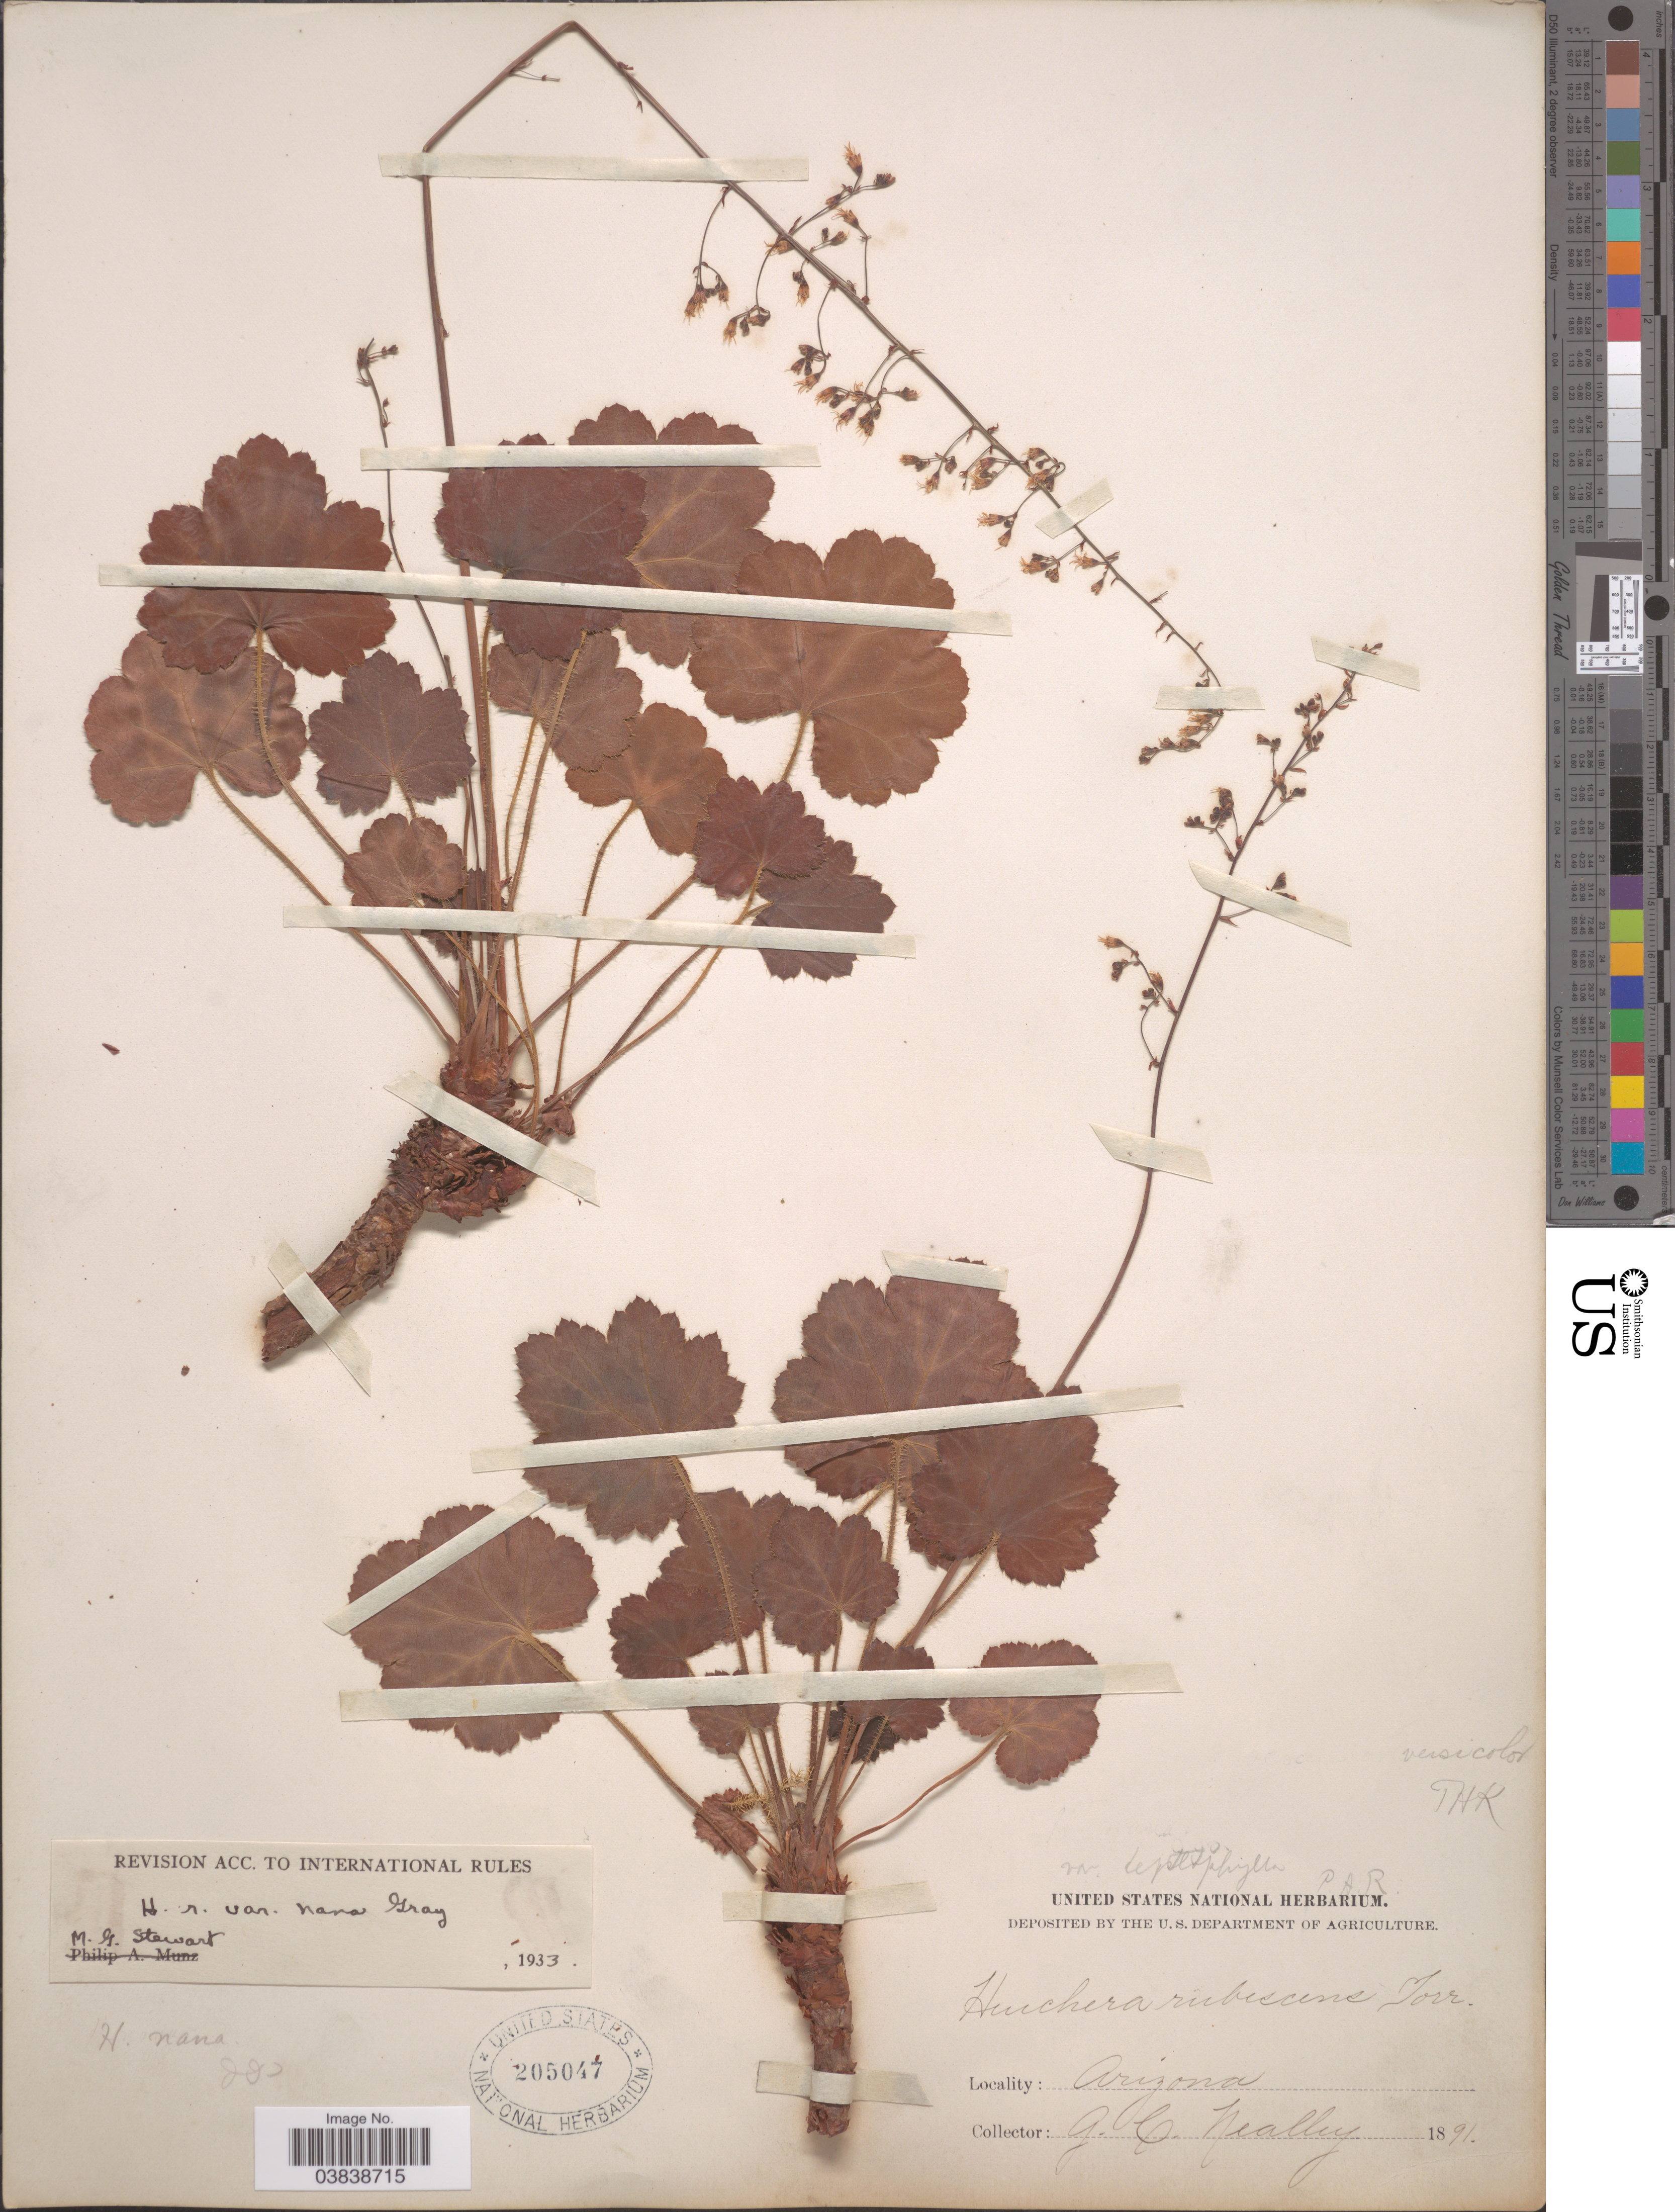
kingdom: Plantae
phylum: Tracheophyta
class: Magnoliopsida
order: Saxifragales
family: Saxifragaceae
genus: Heuchera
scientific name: Heuchera leptomeria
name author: Greene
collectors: G. Neally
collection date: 1891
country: United States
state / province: Arizona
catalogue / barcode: US 205047